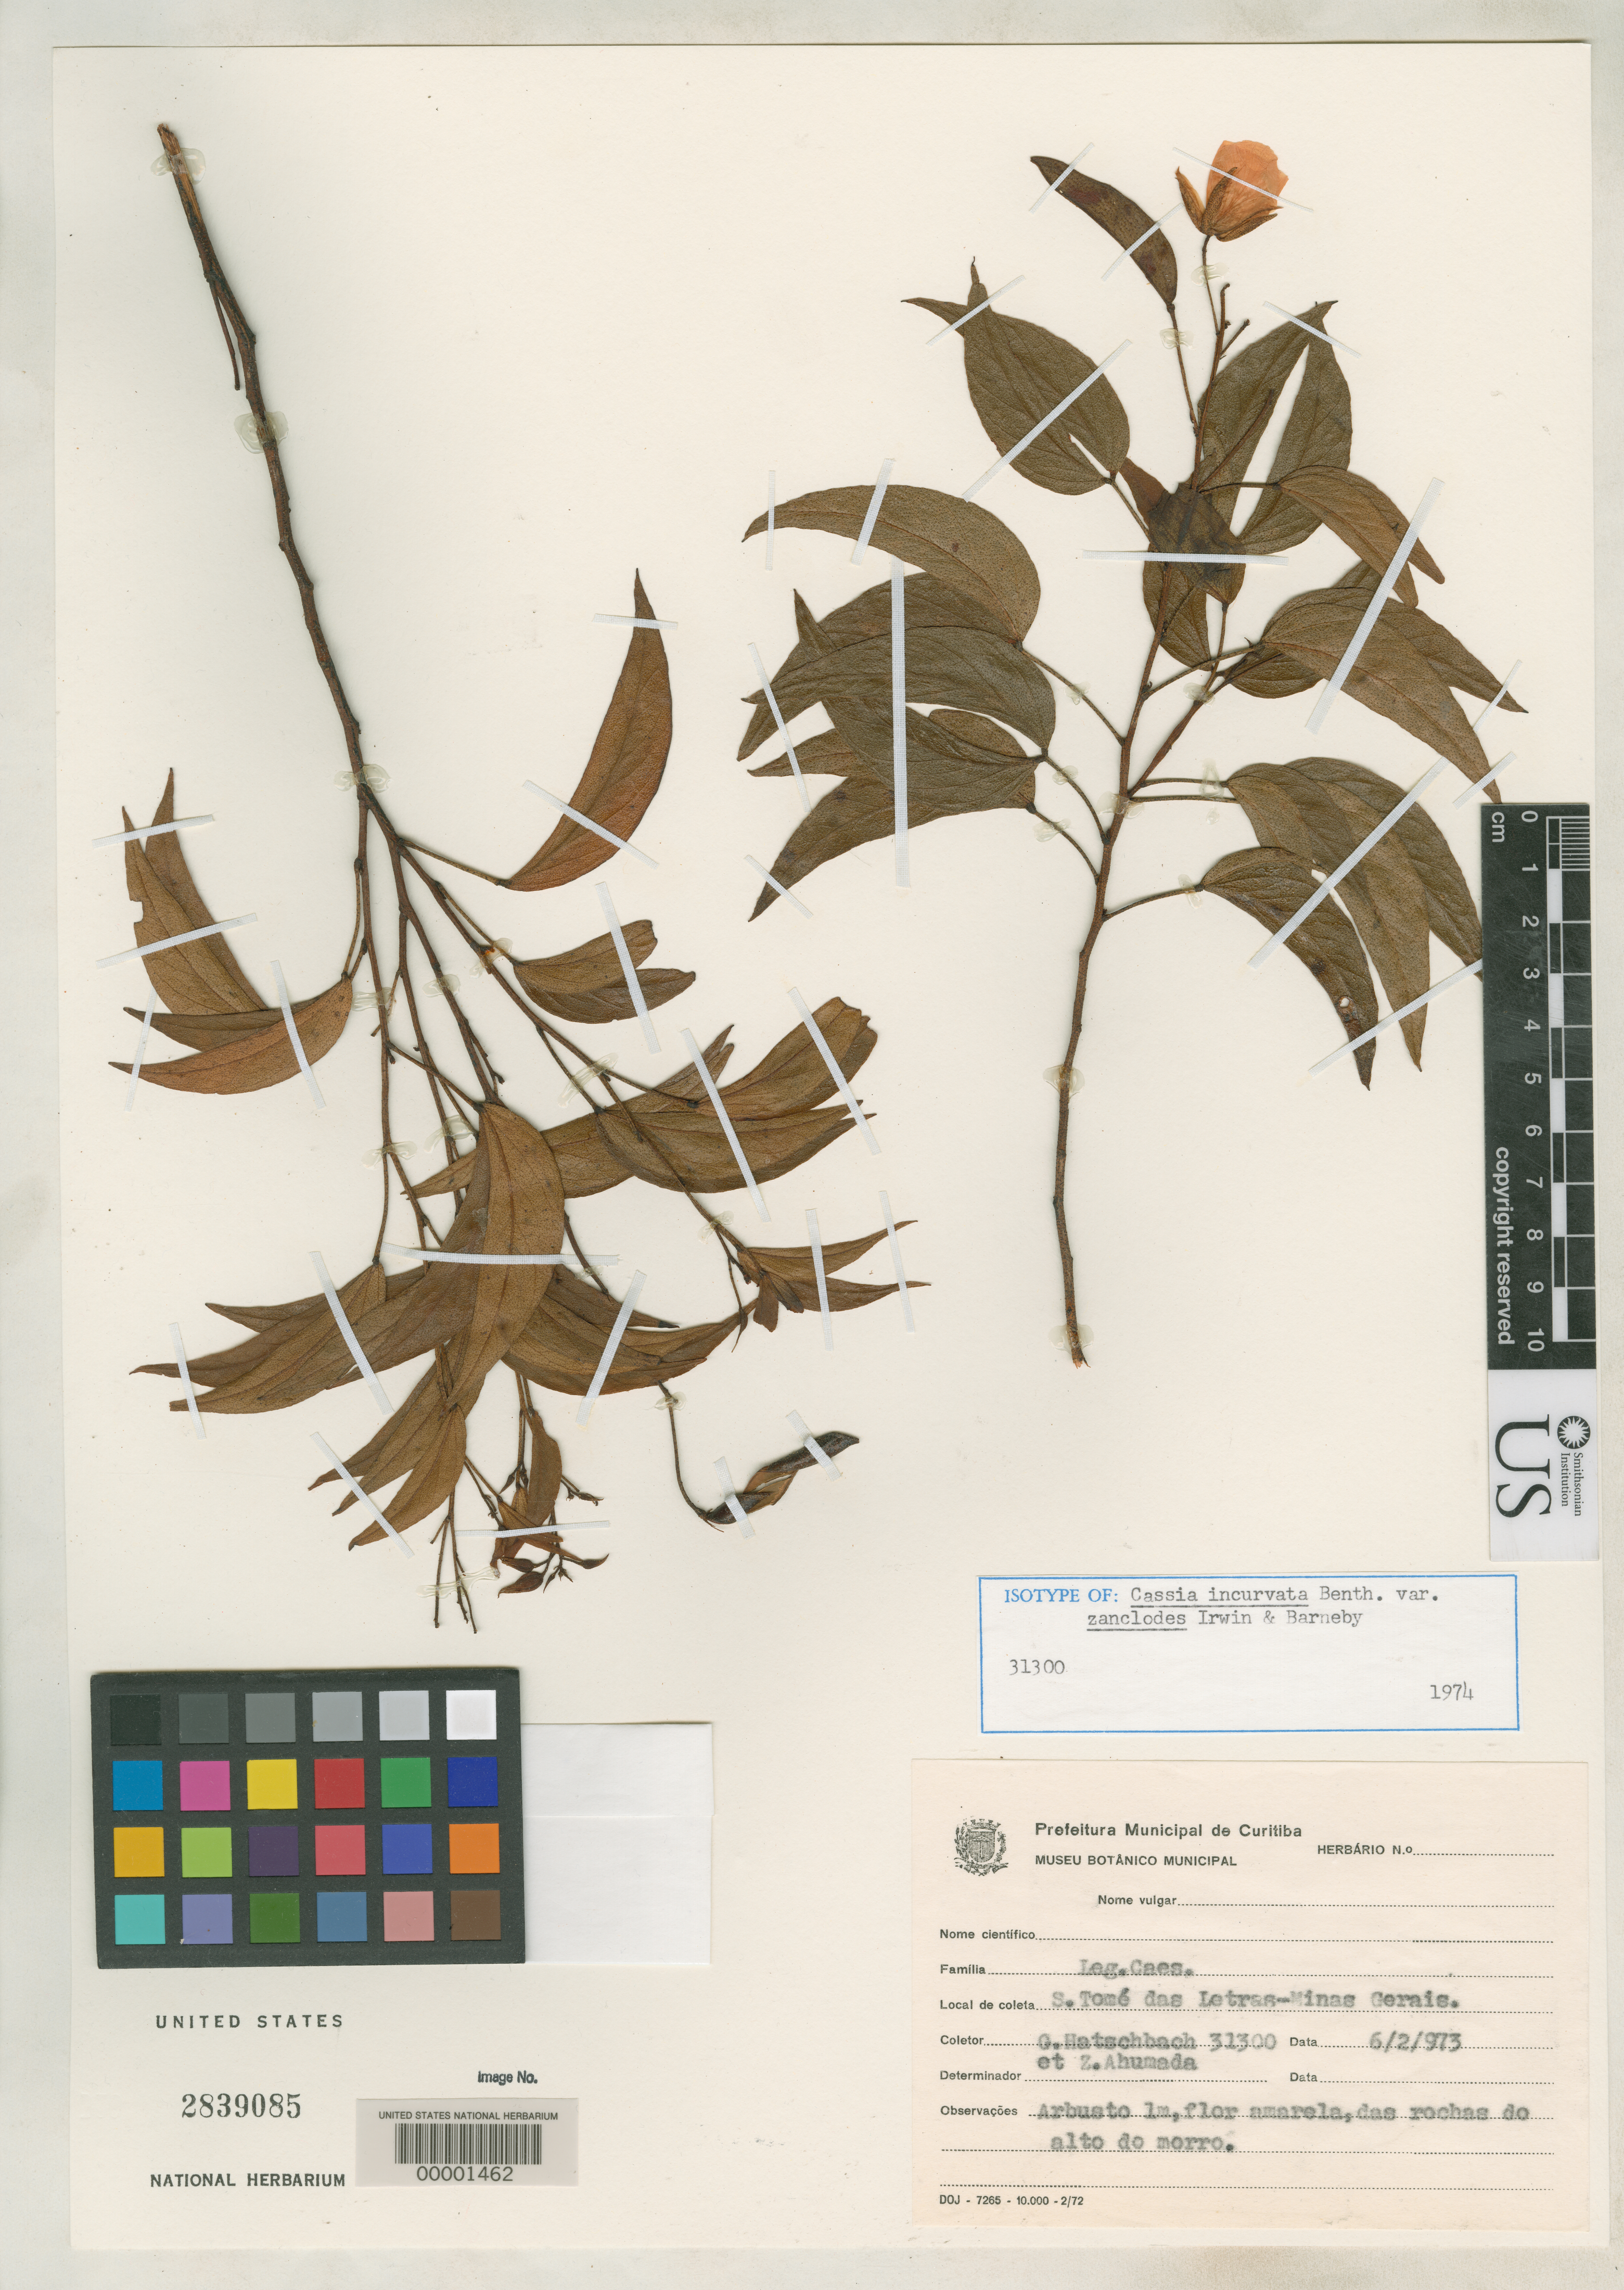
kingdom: Plantae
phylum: Tracheophyta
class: Magnoliopsida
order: Fabales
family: Fabaceae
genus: Cassia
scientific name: Cassia incurvata var. zanclodes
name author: H.S. Irwin & Barneby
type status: Isotype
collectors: G. Hatschbach & Z. Ahumada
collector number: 31300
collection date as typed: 06 Feb 1973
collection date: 1973-02-06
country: Brazil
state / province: Minas Gerais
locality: Sao Tome das Letras.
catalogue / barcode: US 2839085